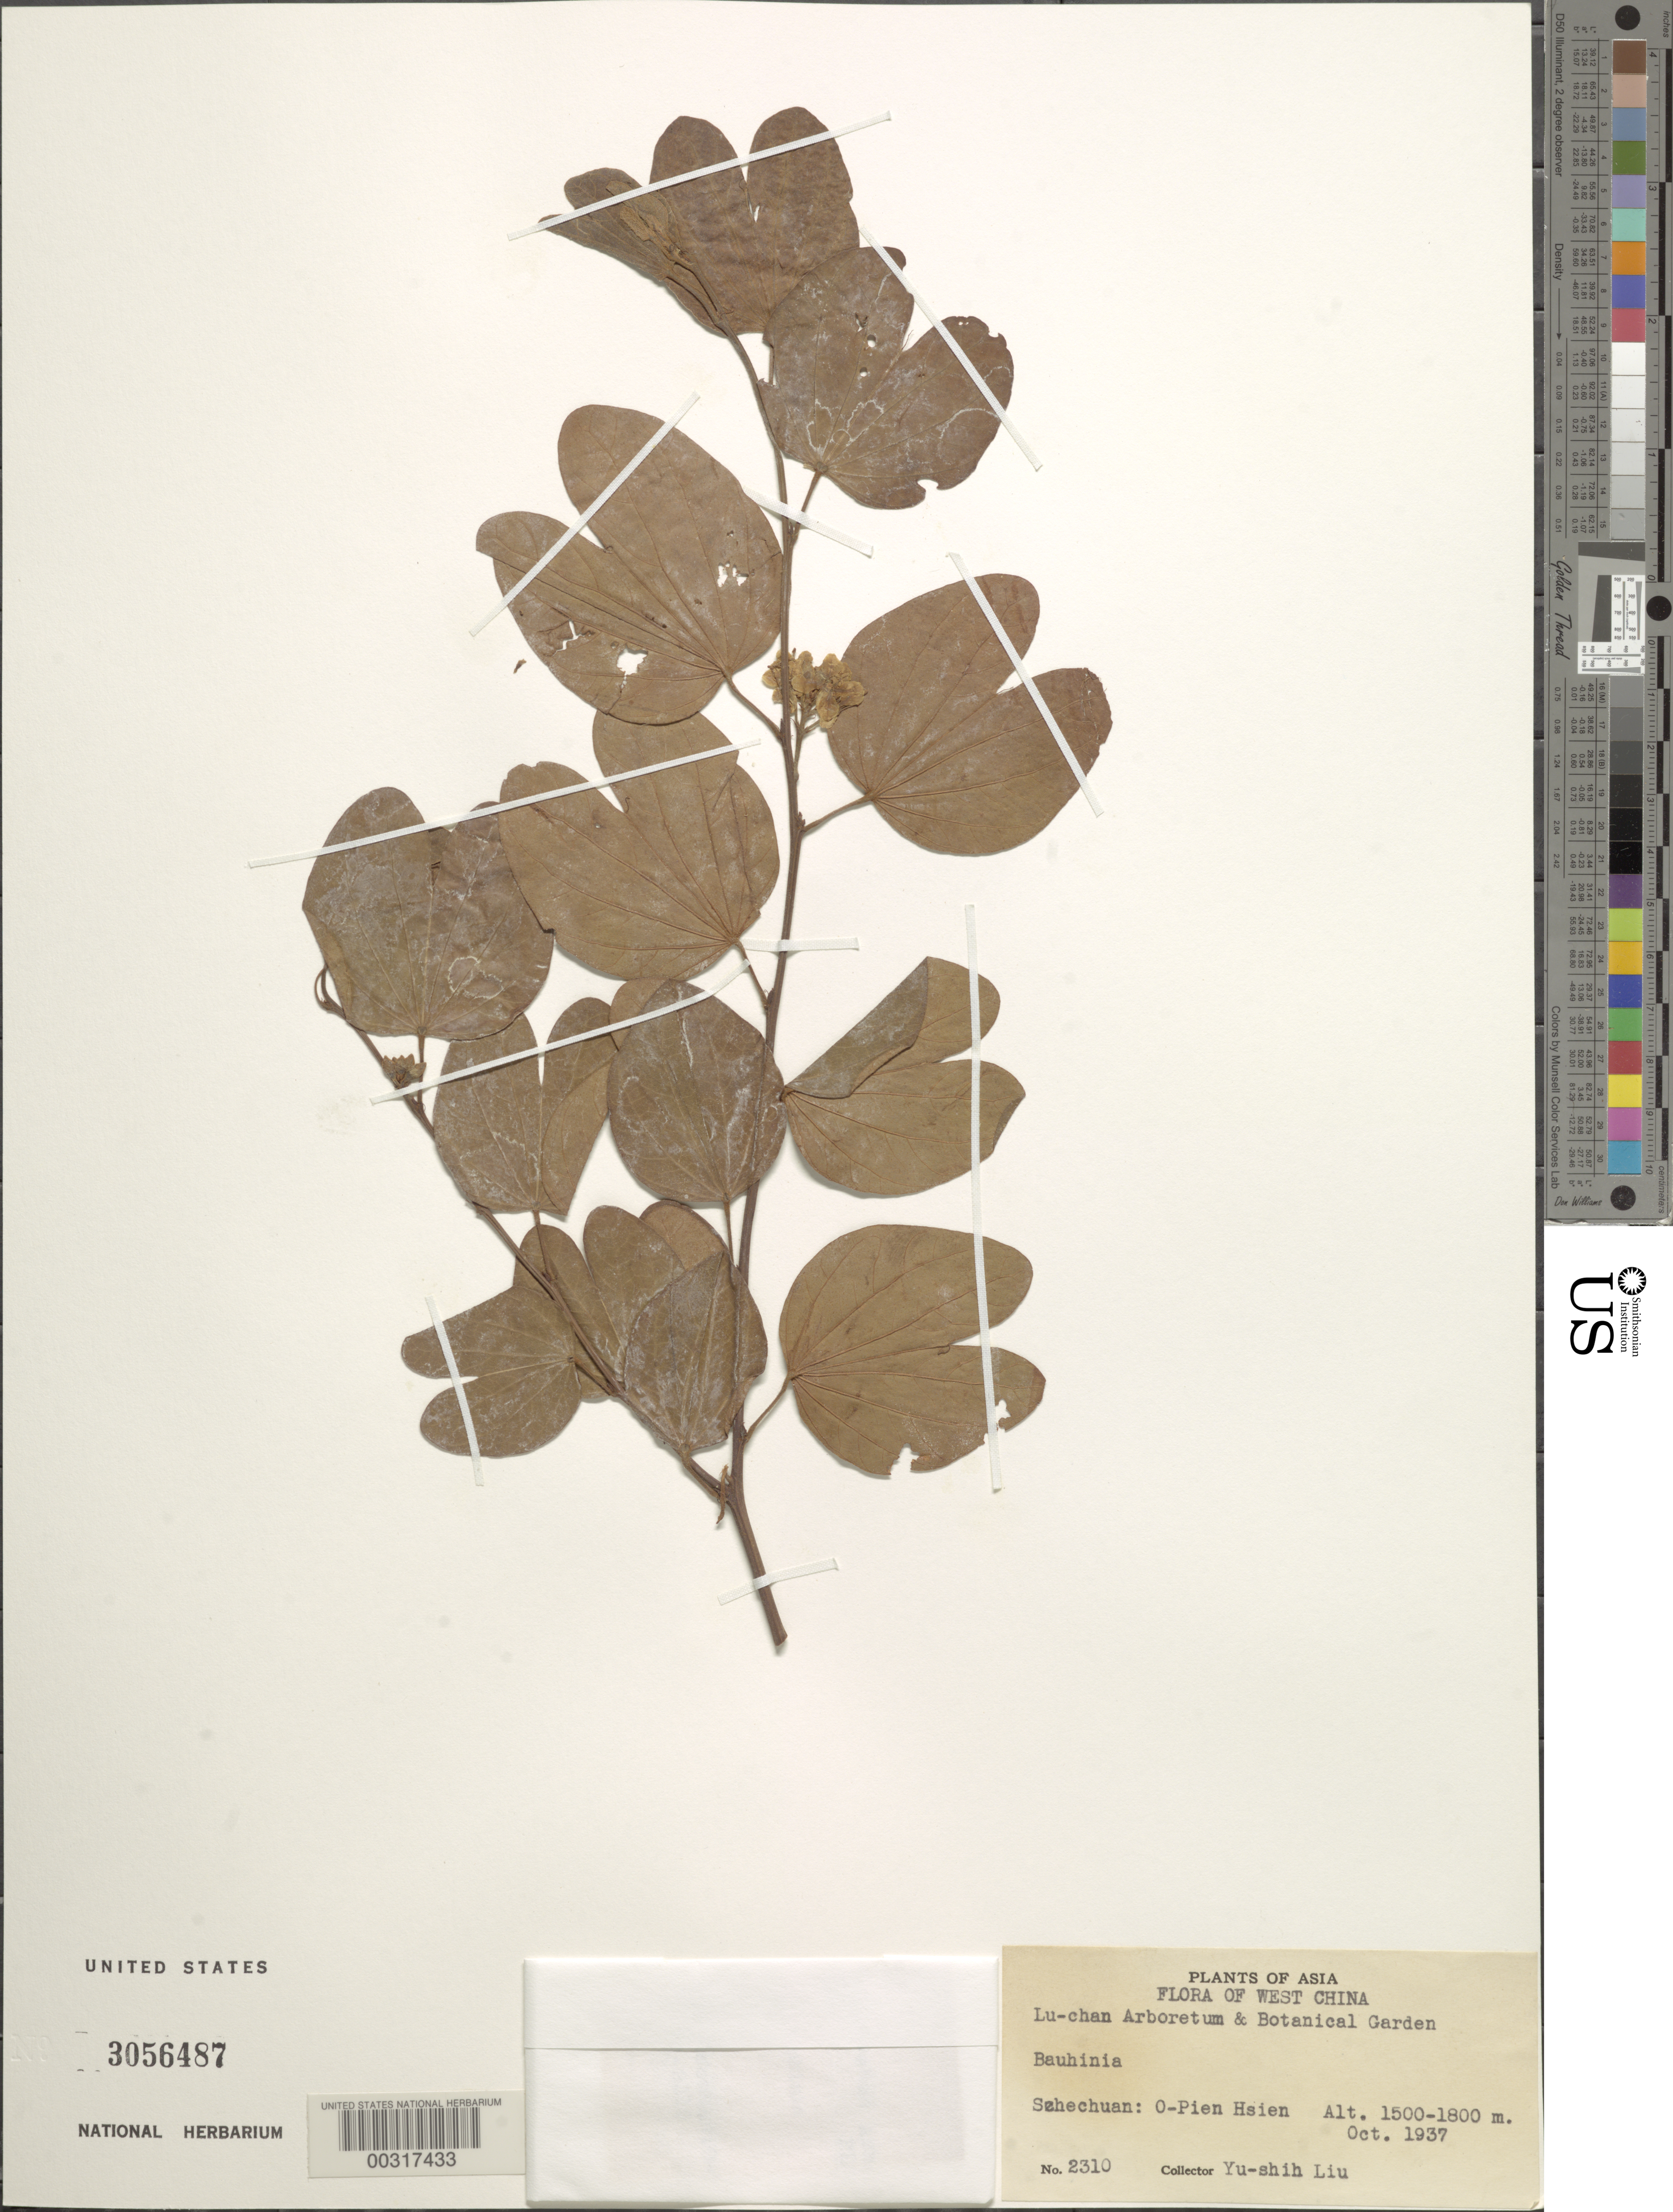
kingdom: Plantae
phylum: Tracheophyta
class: Magnoliopsida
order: Fabales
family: Fabaceae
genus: Phanera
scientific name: Phanera sp.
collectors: Y.-S. Liu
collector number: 2310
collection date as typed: Oct 1937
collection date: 1937-10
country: China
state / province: Sichuan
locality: O-pien hsien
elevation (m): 1500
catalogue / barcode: US 3056487